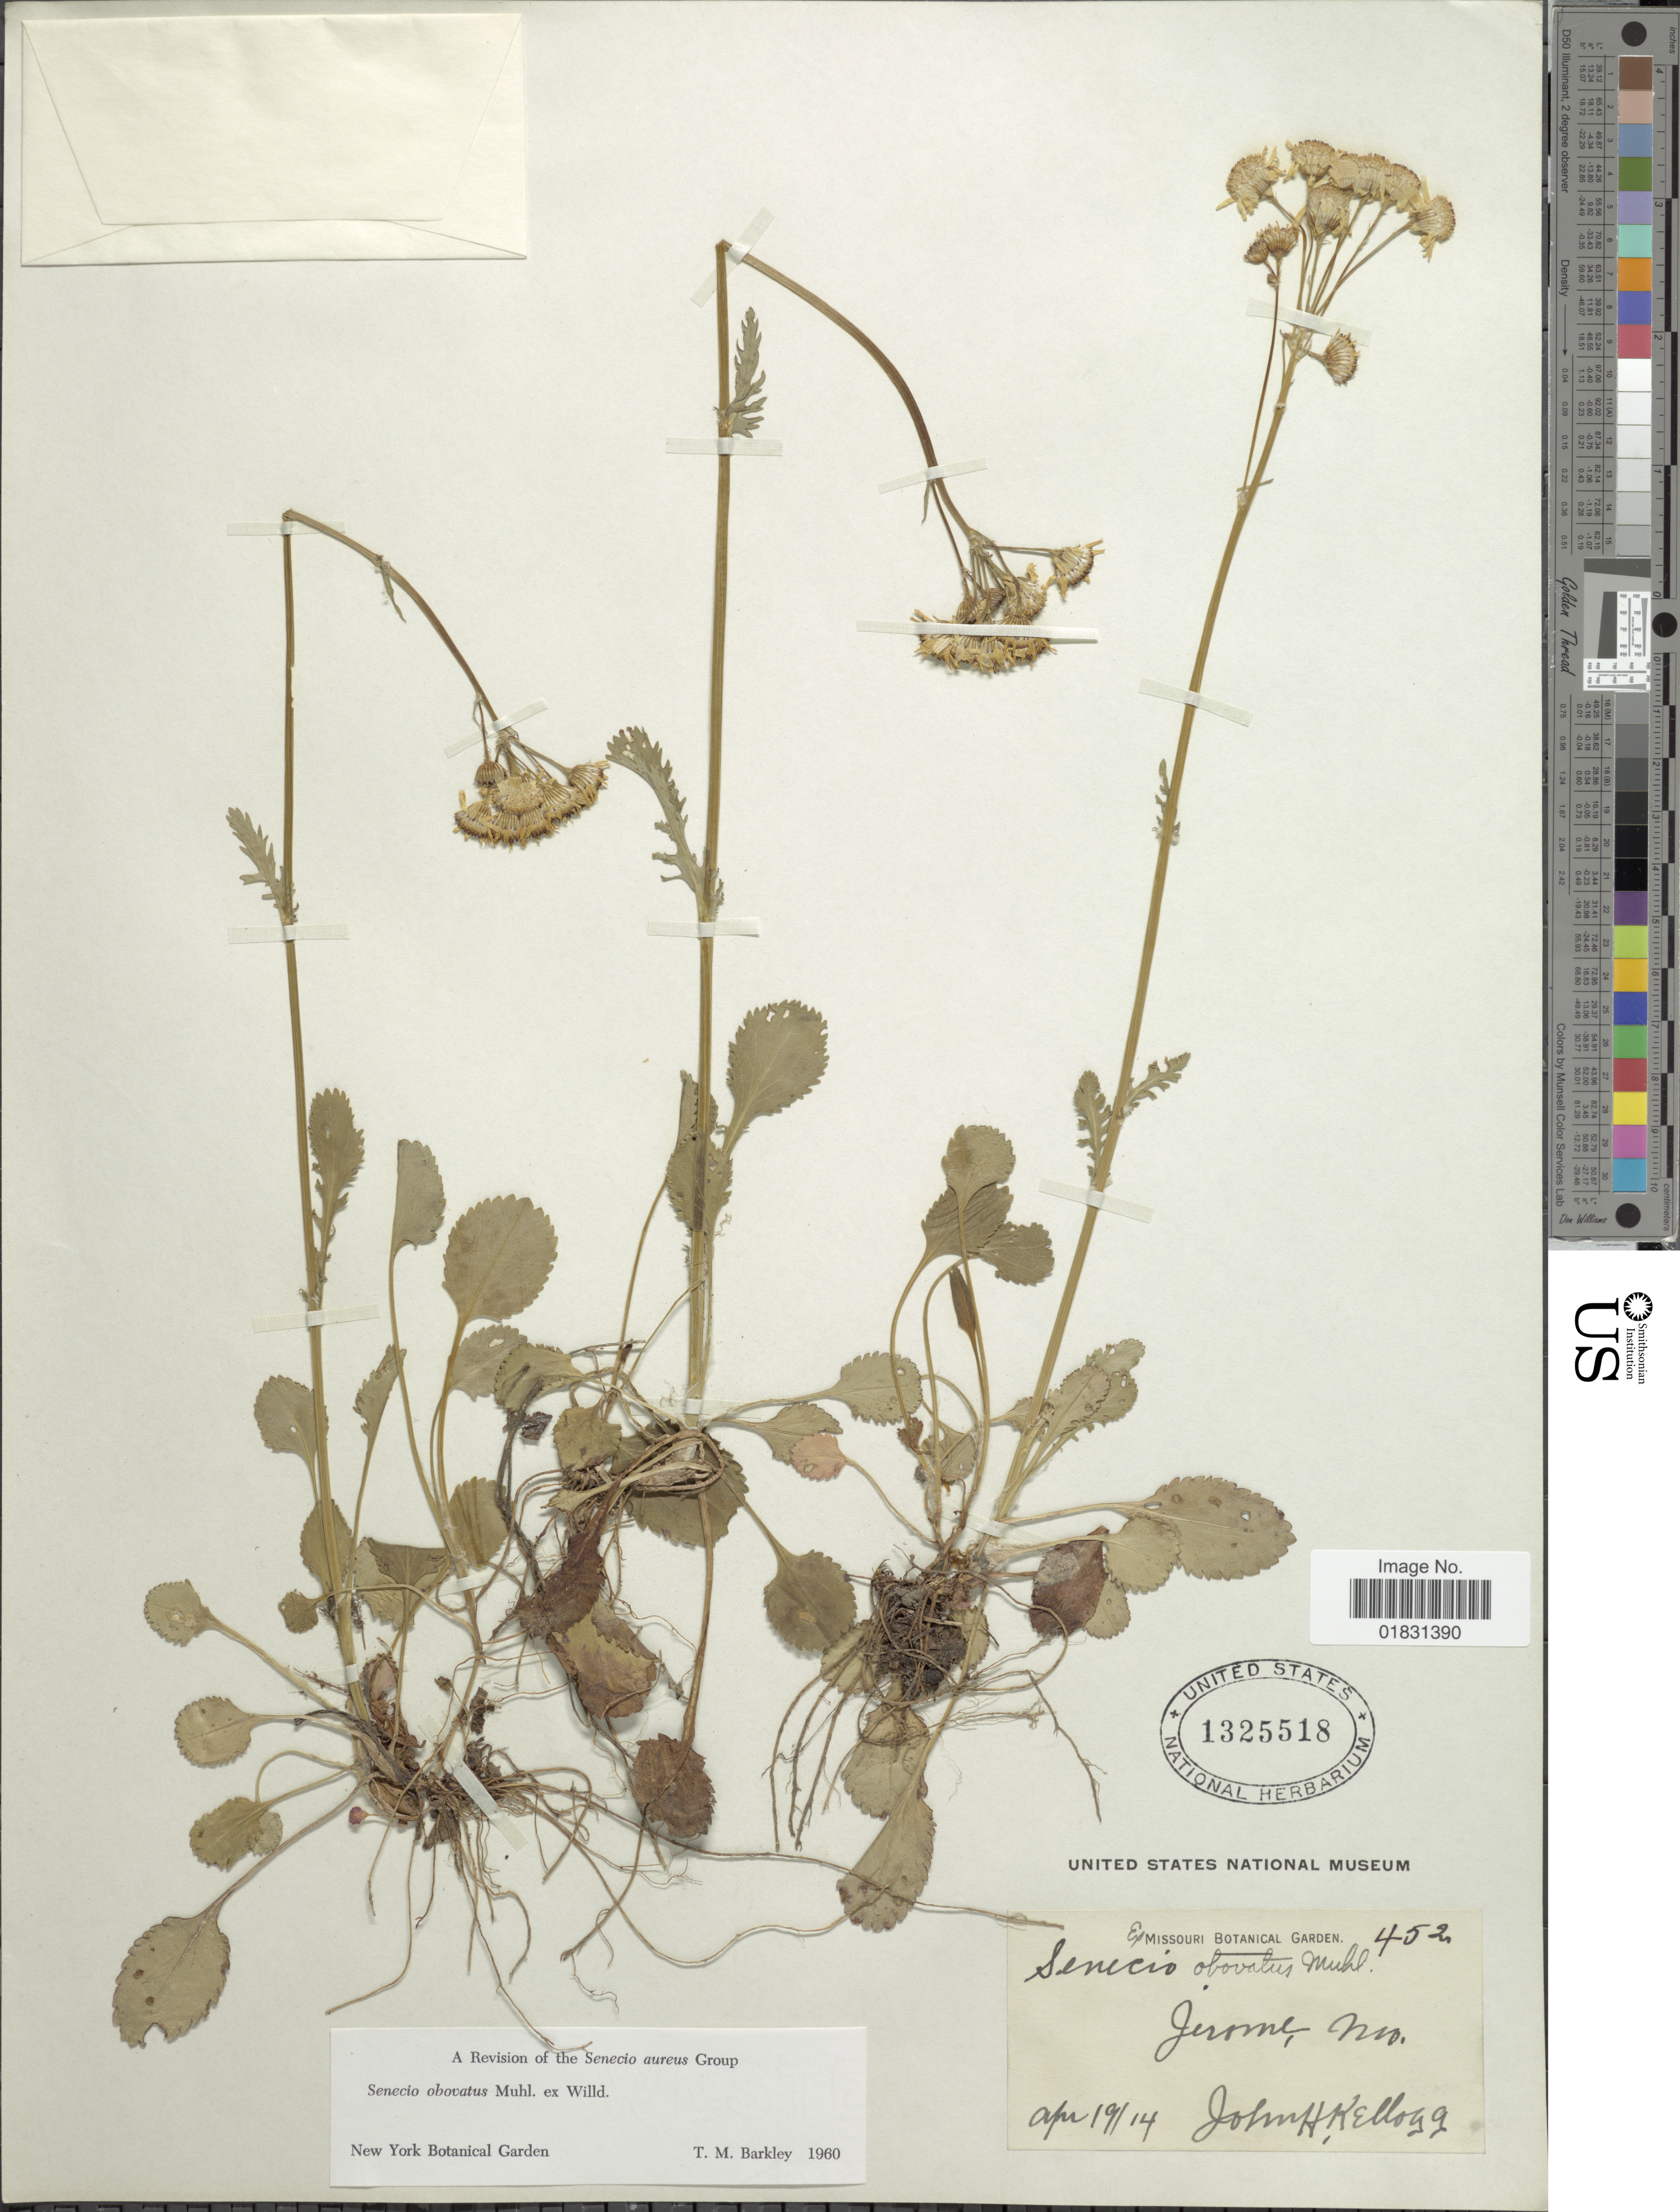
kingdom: Plantae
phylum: Tracheophyta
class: Magnoliopsida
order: Asterales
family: Asteraceae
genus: Packera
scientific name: Packera obovata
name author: (Muhl. ex Willd.) W.A. Weber & Á. Löve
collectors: J. H. Kellogg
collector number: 452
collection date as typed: Transcribed d/m/y: 19/4/14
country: United States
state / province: Missouri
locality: Jerome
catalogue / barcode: US 1325518